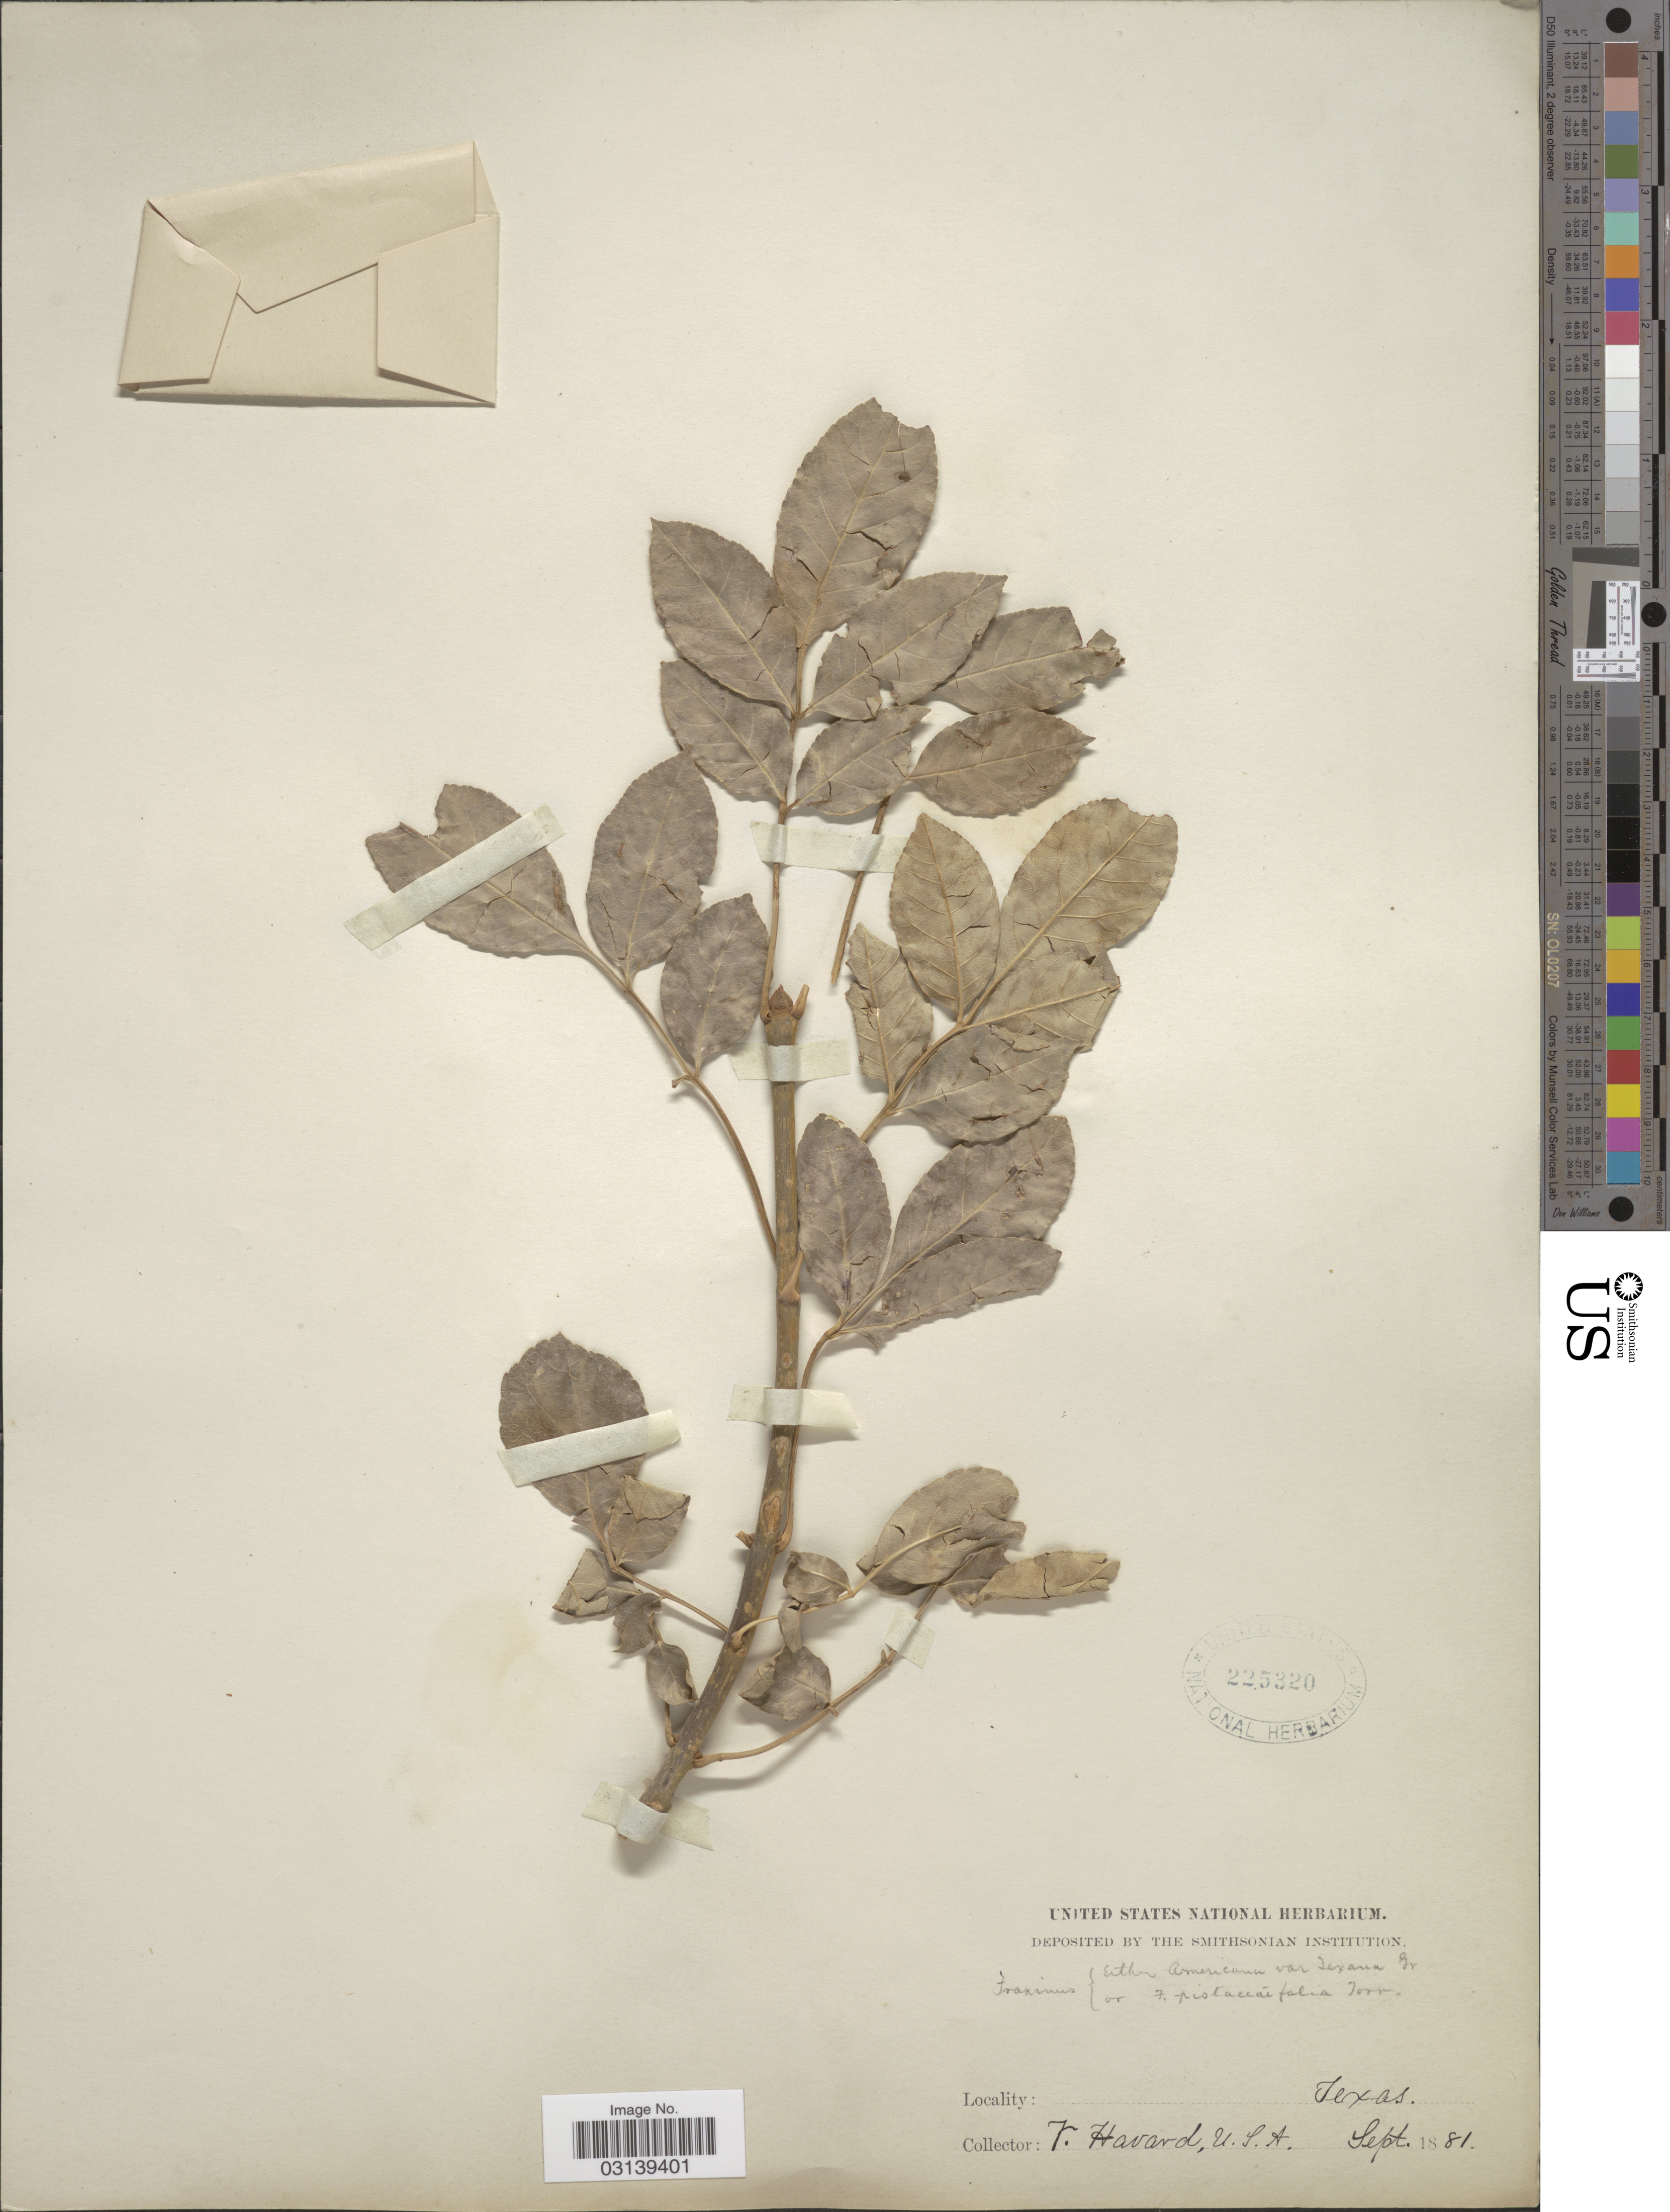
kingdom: Plantae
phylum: Tracheophyta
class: Magnoliopsida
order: Lamiales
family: Oleaceae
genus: Fraxinus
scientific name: Fraxinus velutina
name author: Torr.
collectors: V. Havard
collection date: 1881-09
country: United States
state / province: Texas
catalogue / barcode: US 225320